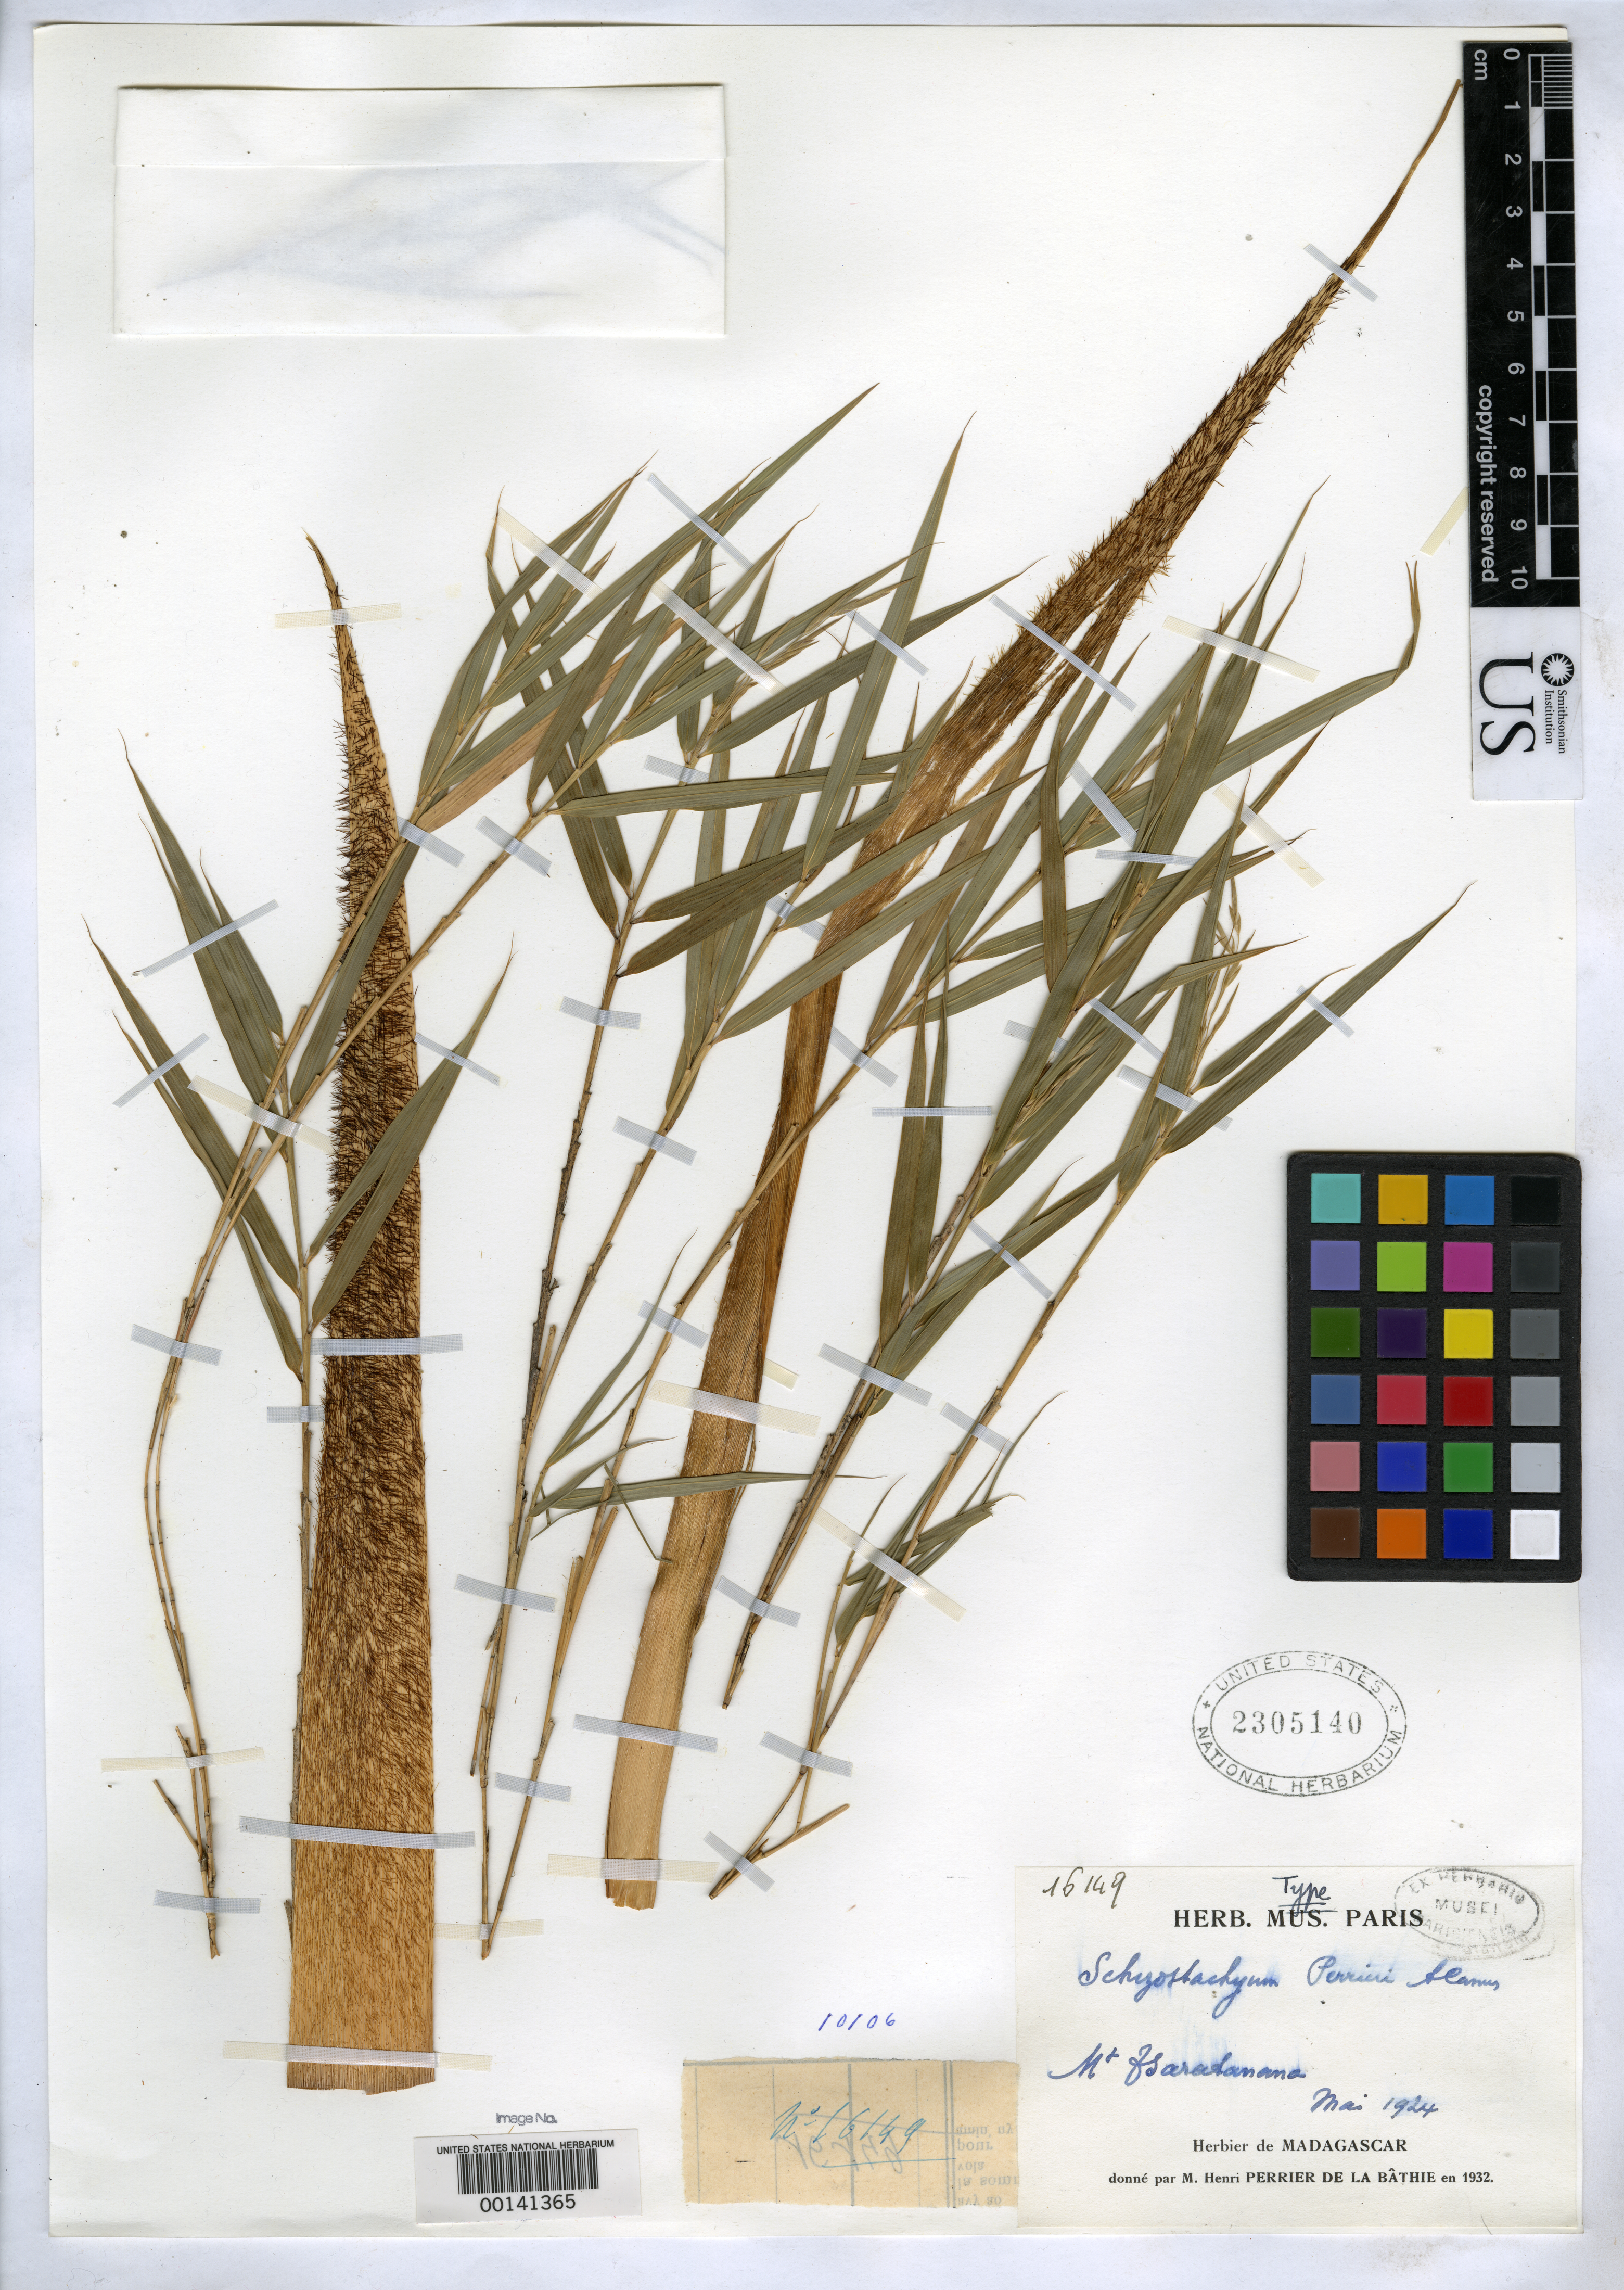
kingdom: Plantae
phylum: Tracheophyta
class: Liliopsida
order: Poales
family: Poaceae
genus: Schizostachyum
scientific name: Schizostachyum perrieri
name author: A. Camus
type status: Type Collection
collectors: H. Perrier de la Bâthie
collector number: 16149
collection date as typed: May 1924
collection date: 1924-05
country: Madagascar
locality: Mt. Tsaratanana.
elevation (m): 2000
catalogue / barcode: US 2305140